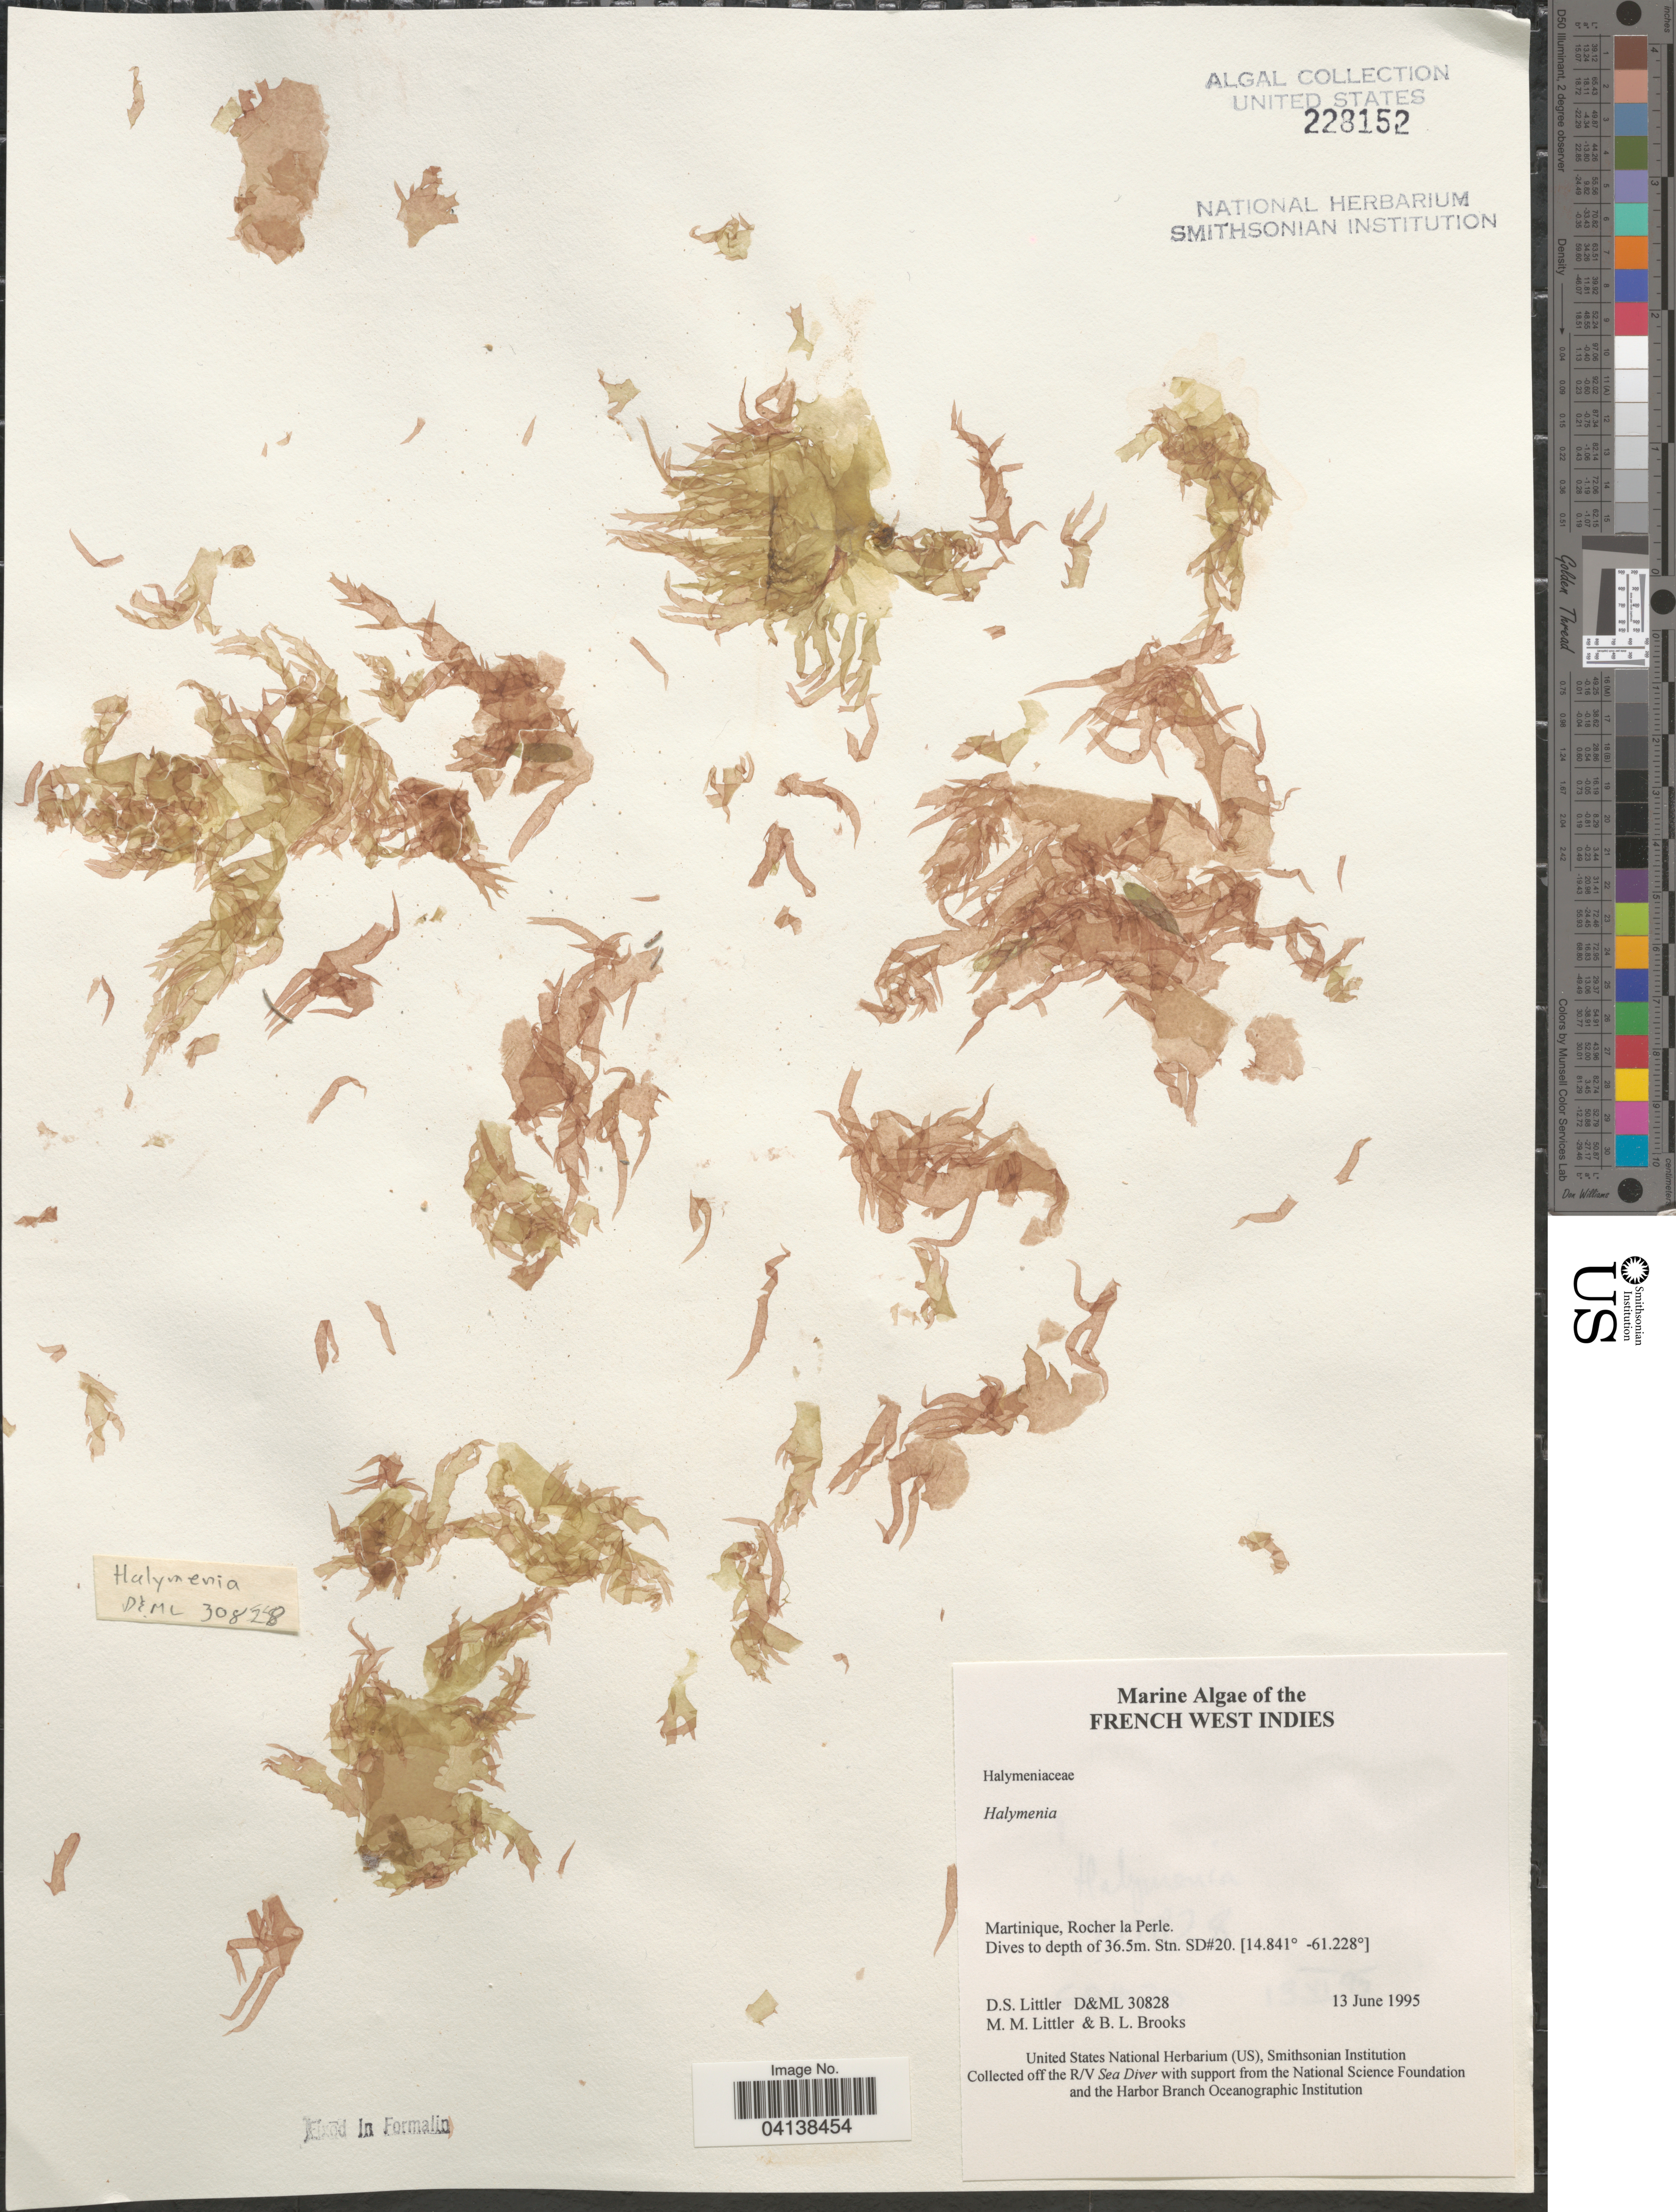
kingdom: Plantae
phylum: Rhodophyta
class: Florideophyceae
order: Halymeniales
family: Halymeniaceae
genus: Halymenia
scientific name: Halymenia sp.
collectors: D. S. Littler & B. Brooks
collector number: D&ML 30828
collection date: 1995-06-13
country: Martinique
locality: French West Indies. Rocher la Perle. Stn. SD#20.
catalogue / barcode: US 228152